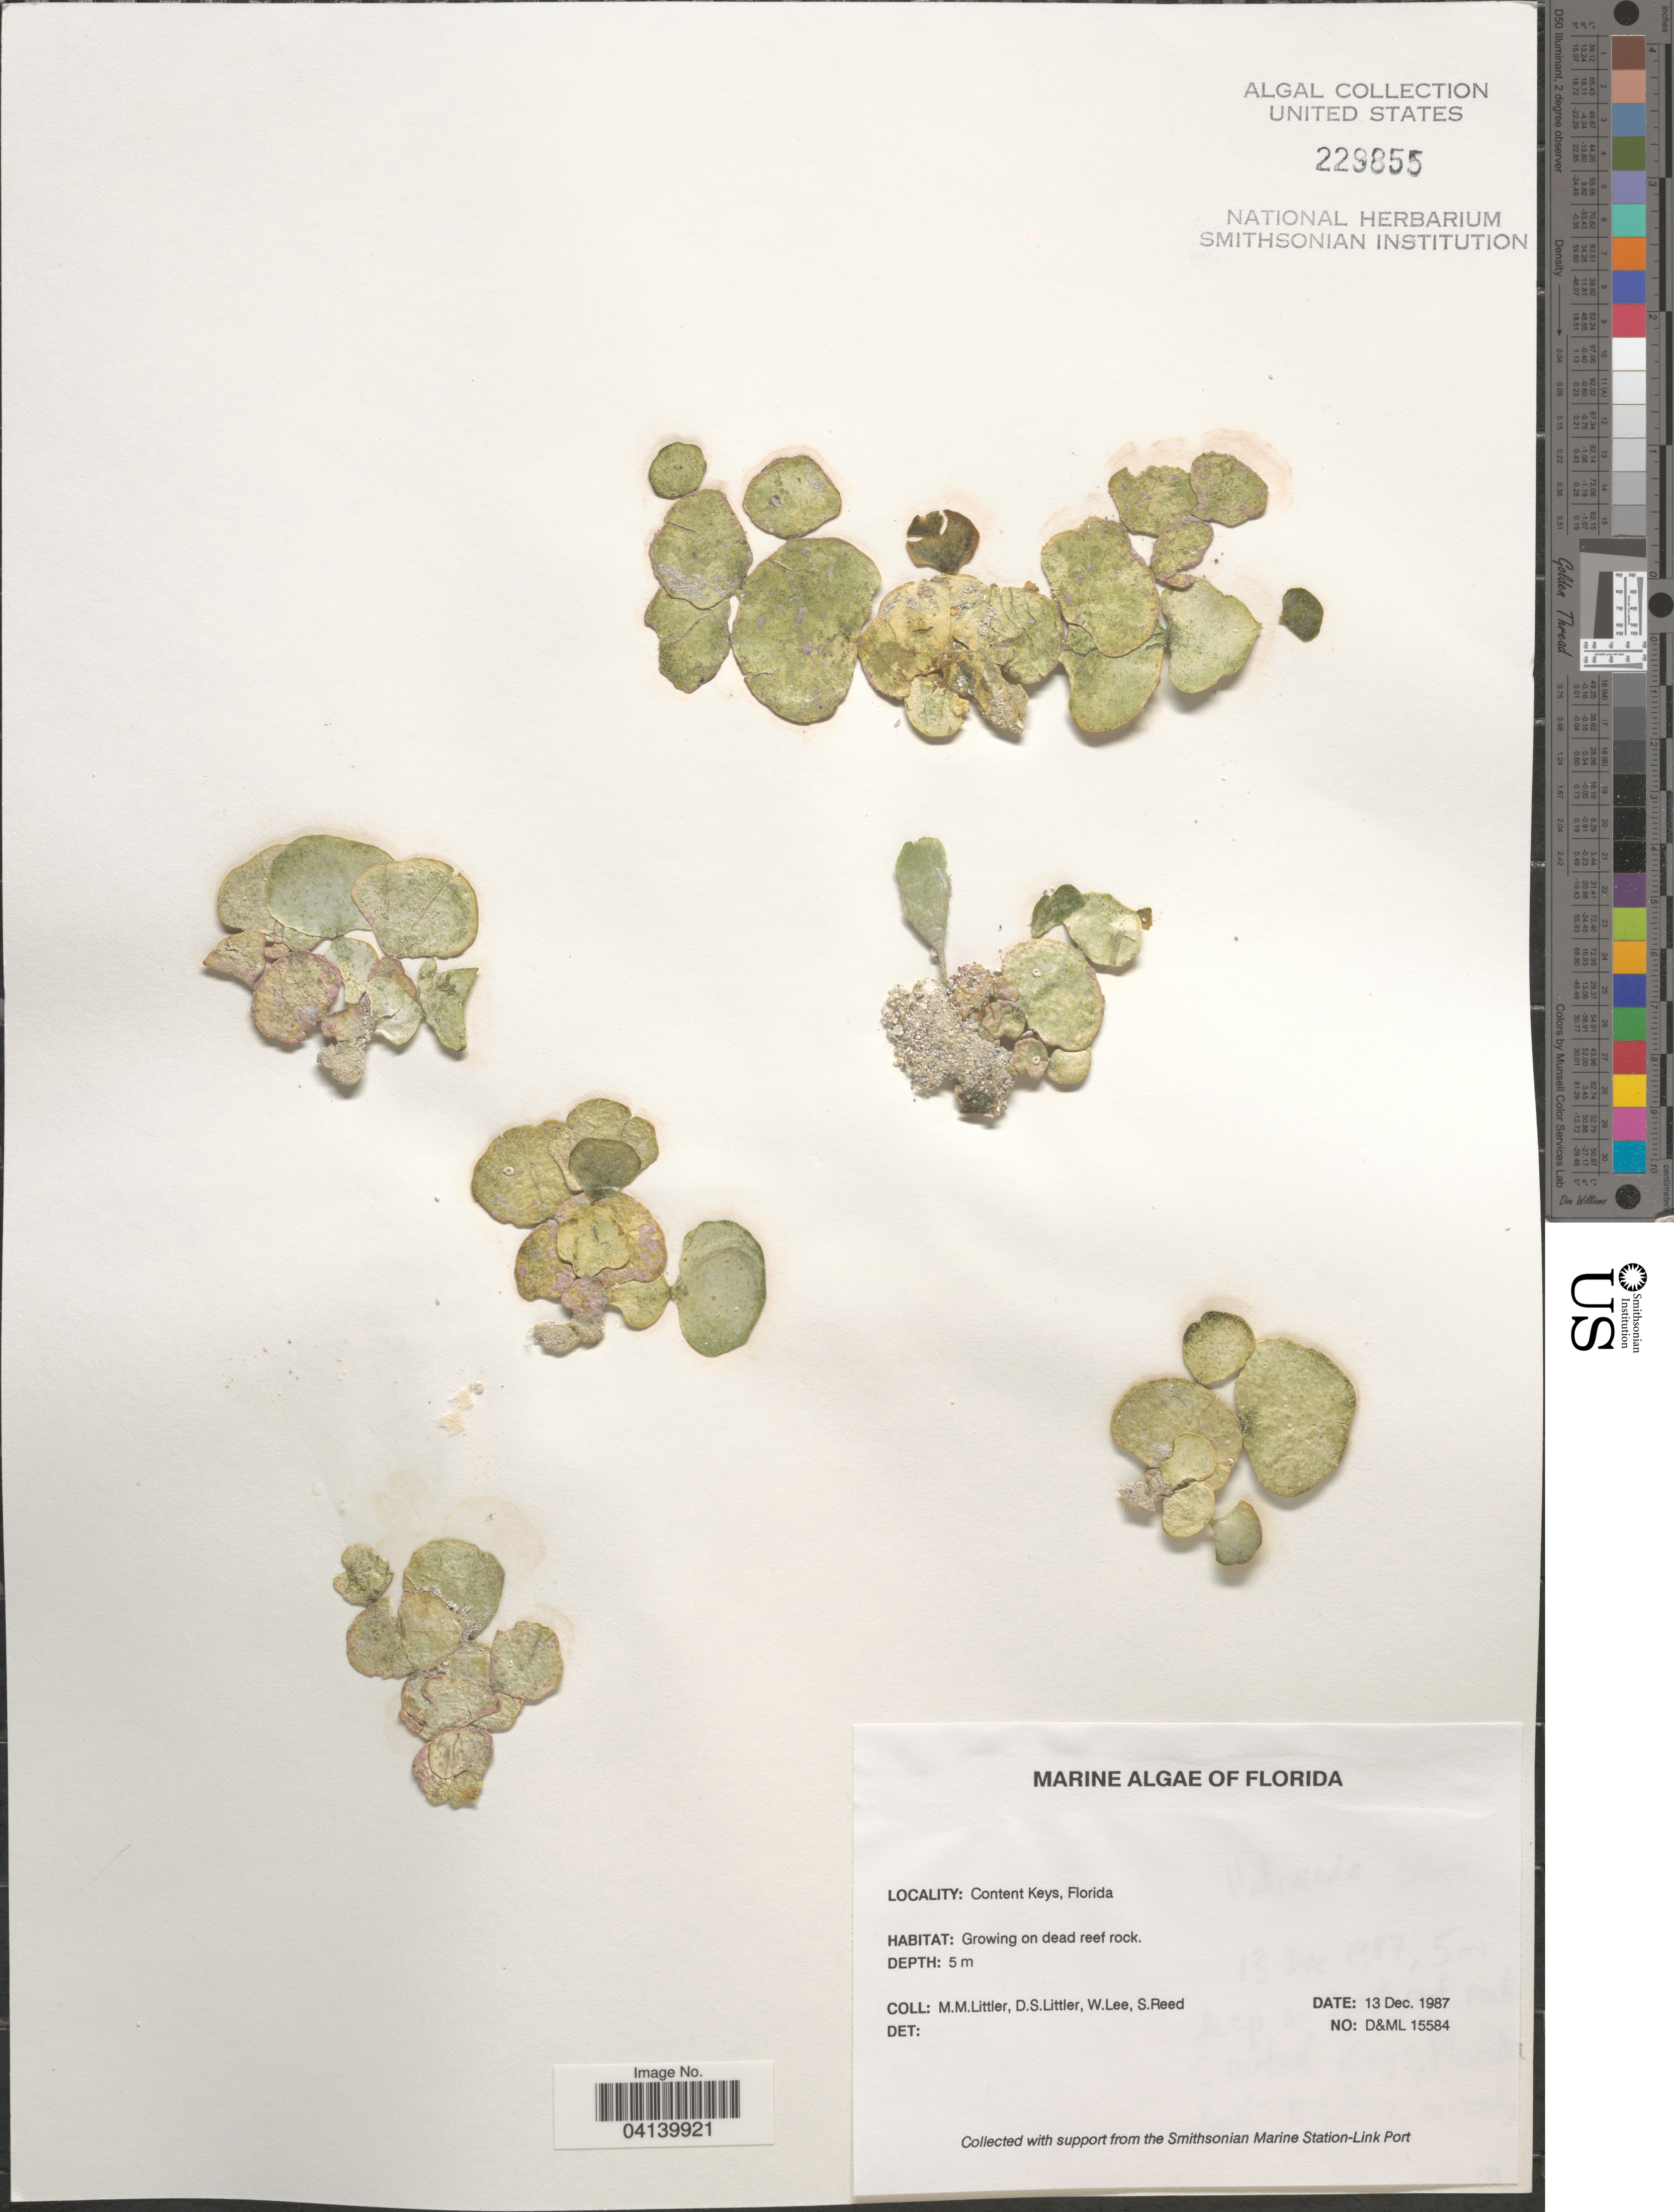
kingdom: Plantae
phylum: Chlorophyta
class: Ulvophyceae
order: Bryopsidales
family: Halimedaceae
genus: Halimeda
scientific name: Halimeda sp.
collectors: D. S. Littler & S. Reed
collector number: D&ML 15584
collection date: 1987-12-13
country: United States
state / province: Florida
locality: Content Keys.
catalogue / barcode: US 229855